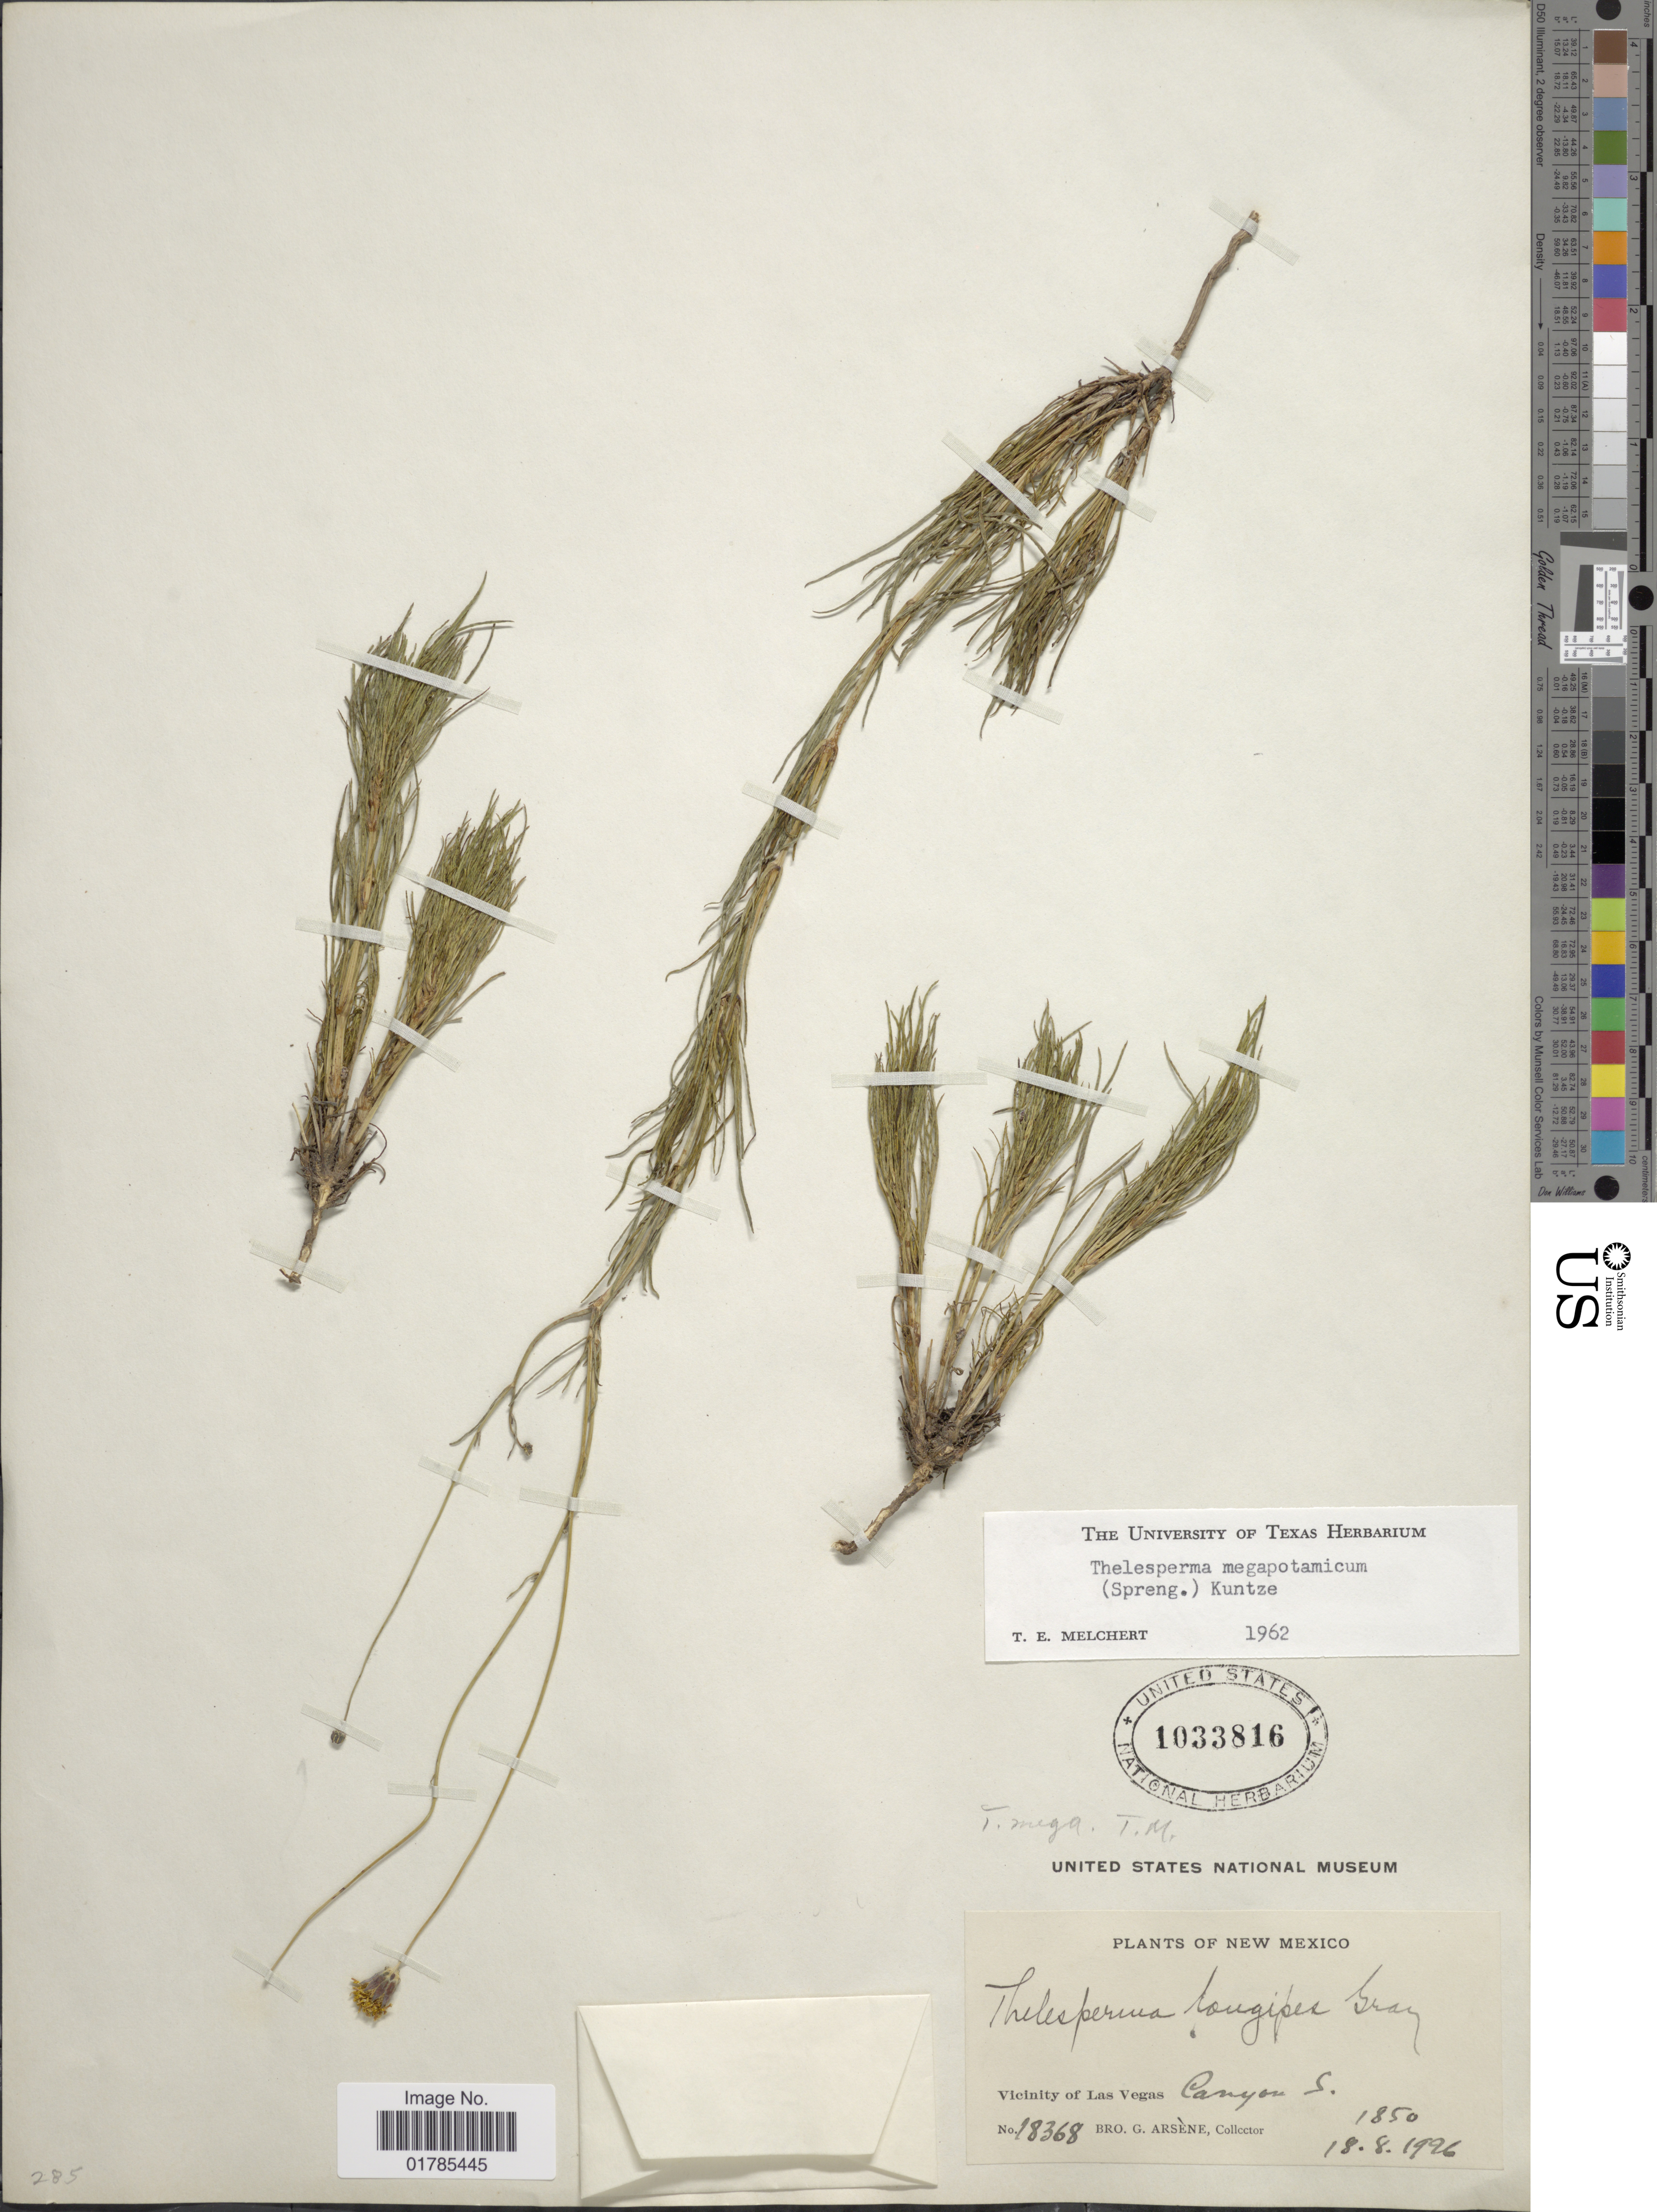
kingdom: Plantae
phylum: Tracheophyta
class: Magnoliopsida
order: Asterales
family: Asteraceae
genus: Thelesperma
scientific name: Thelesperma megapotamicum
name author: (Spreng.) Herter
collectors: Bro. G. Arsène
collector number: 18368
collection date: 1926-08-18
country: United States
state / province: New Mexico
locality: Vicinity of Las Vegas Canyon S.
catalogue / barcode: US 1033816